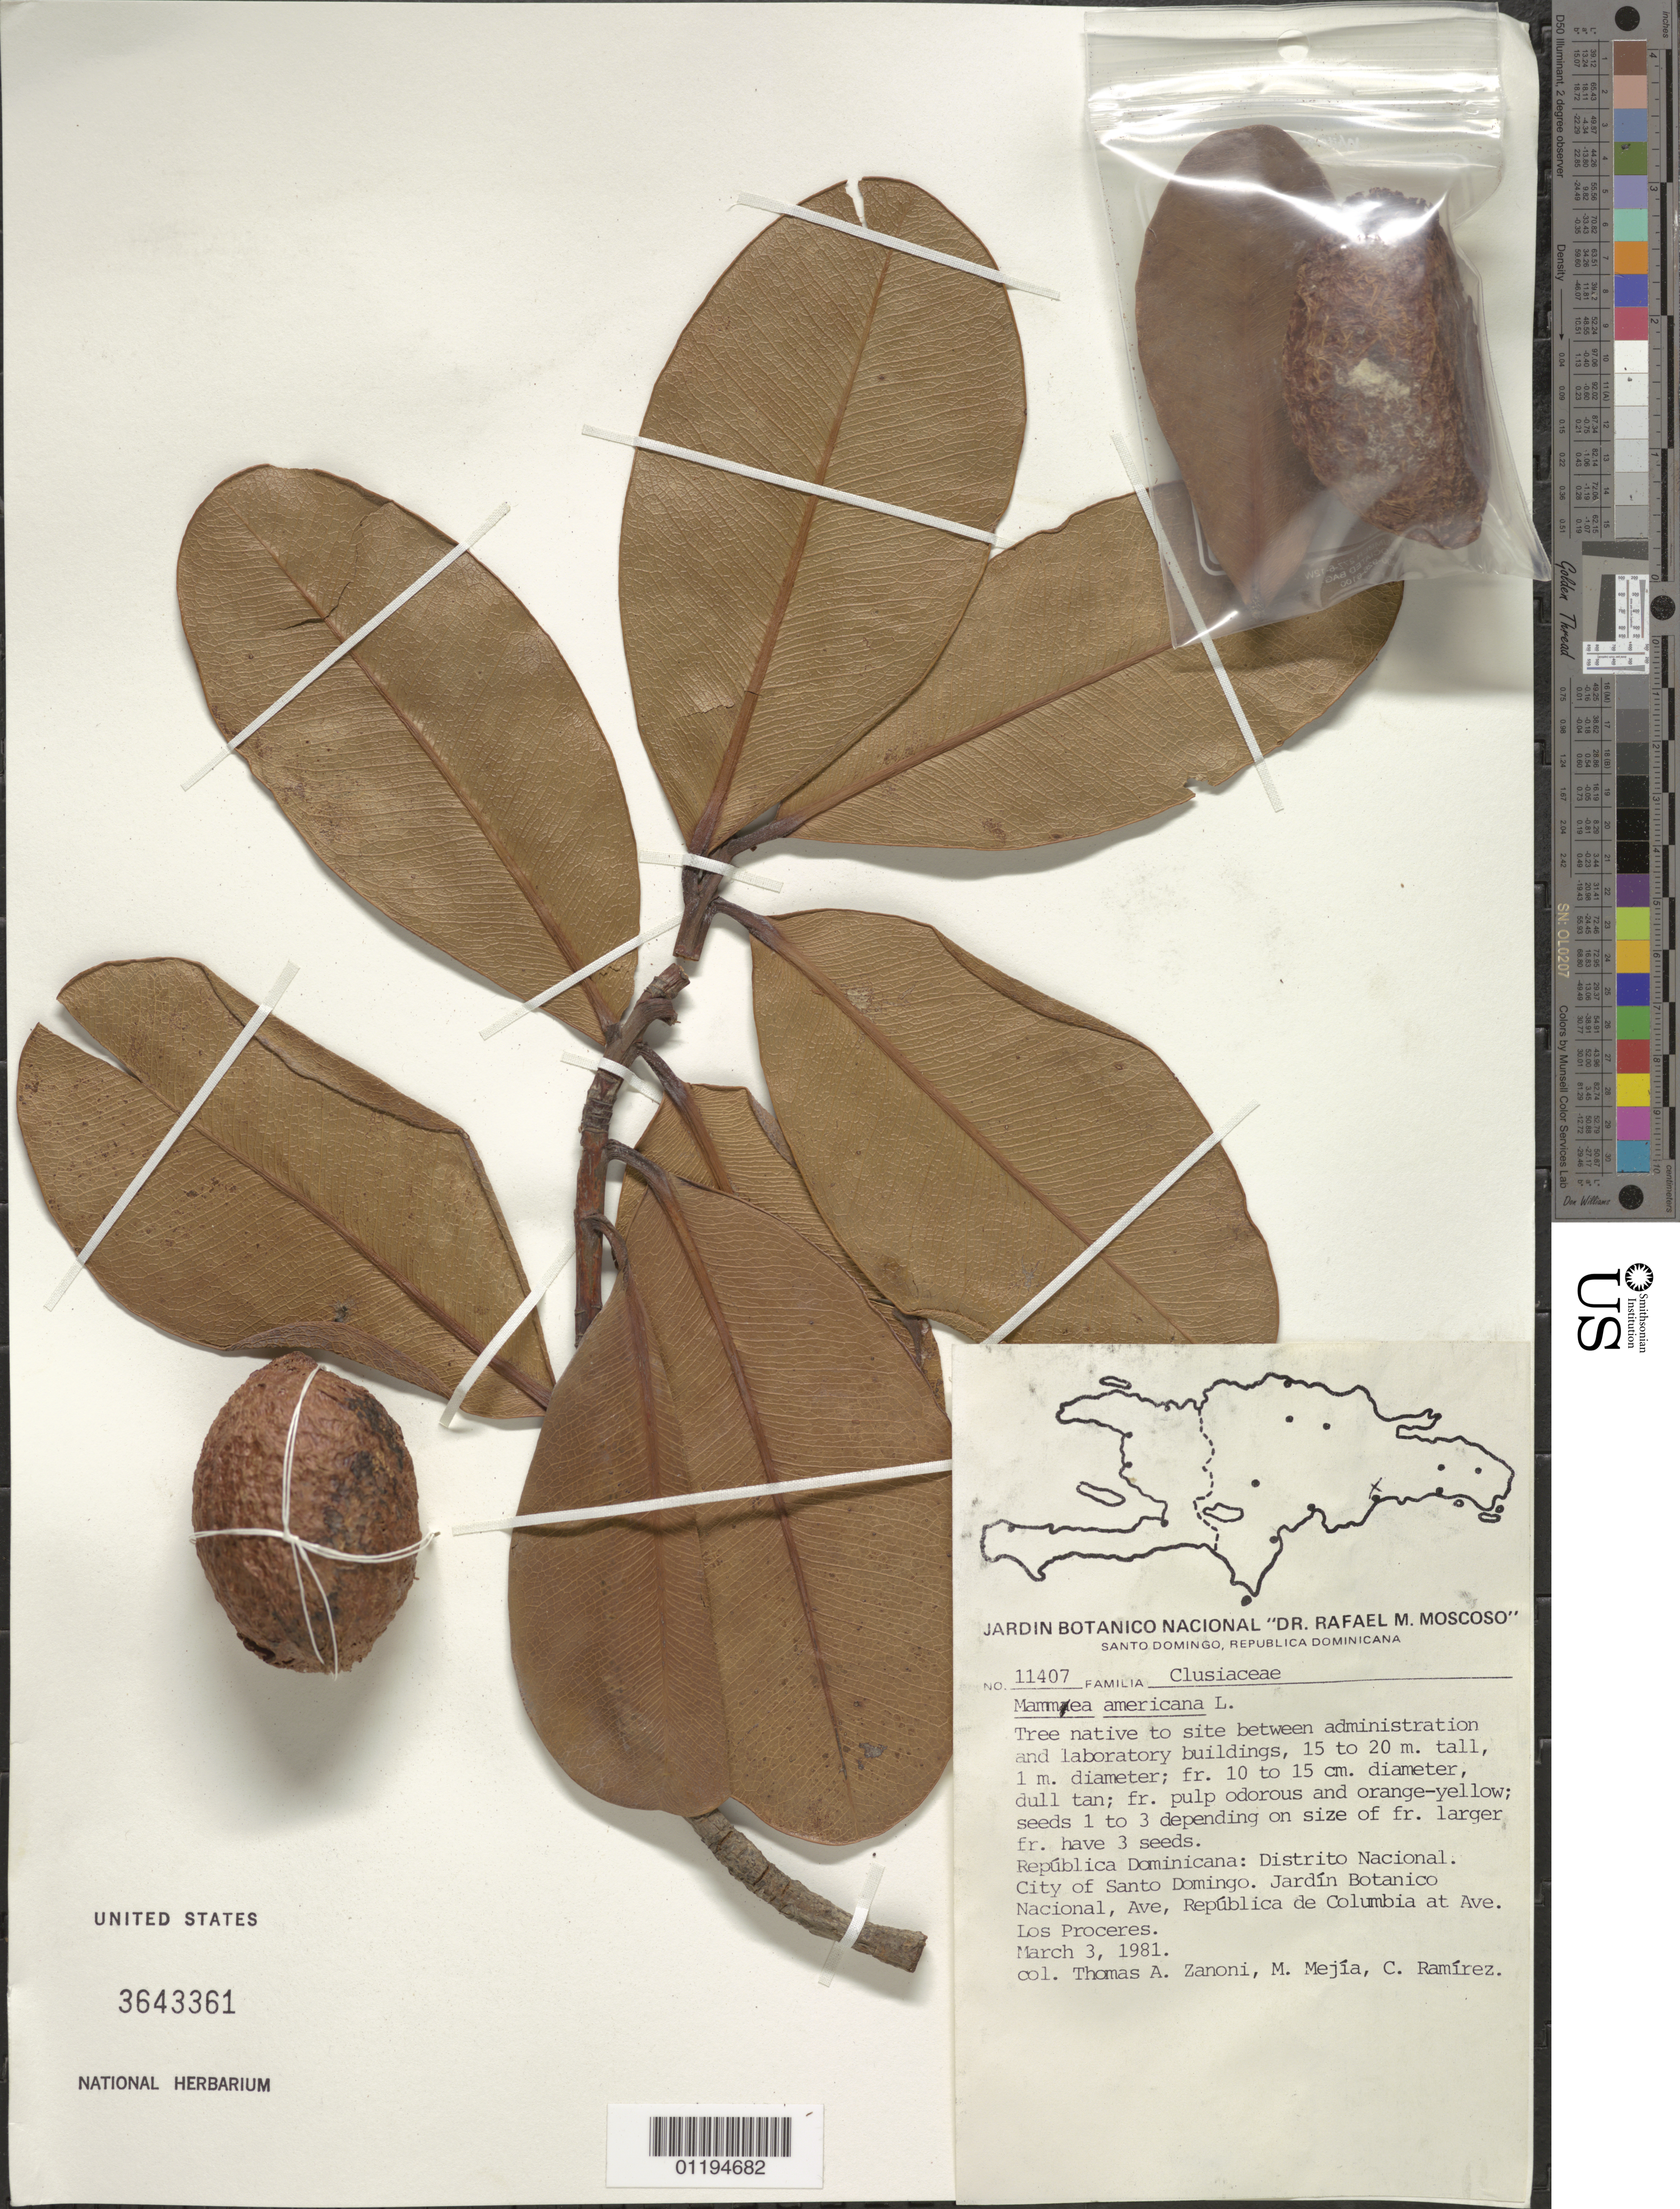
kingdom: Plantae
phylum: Tracheophyta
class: Magnoliopsida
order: Malpighiales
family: Calophyllaceae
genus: Mammea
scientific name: Mammea americana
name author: L.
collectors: T. A. Zanoni, M. Mejia & C. Ramirez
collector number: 11407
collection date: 1981-03-03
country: Dominican Republic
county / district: Nacional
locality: Nactional Botanic Garden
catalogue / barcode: US 3643361